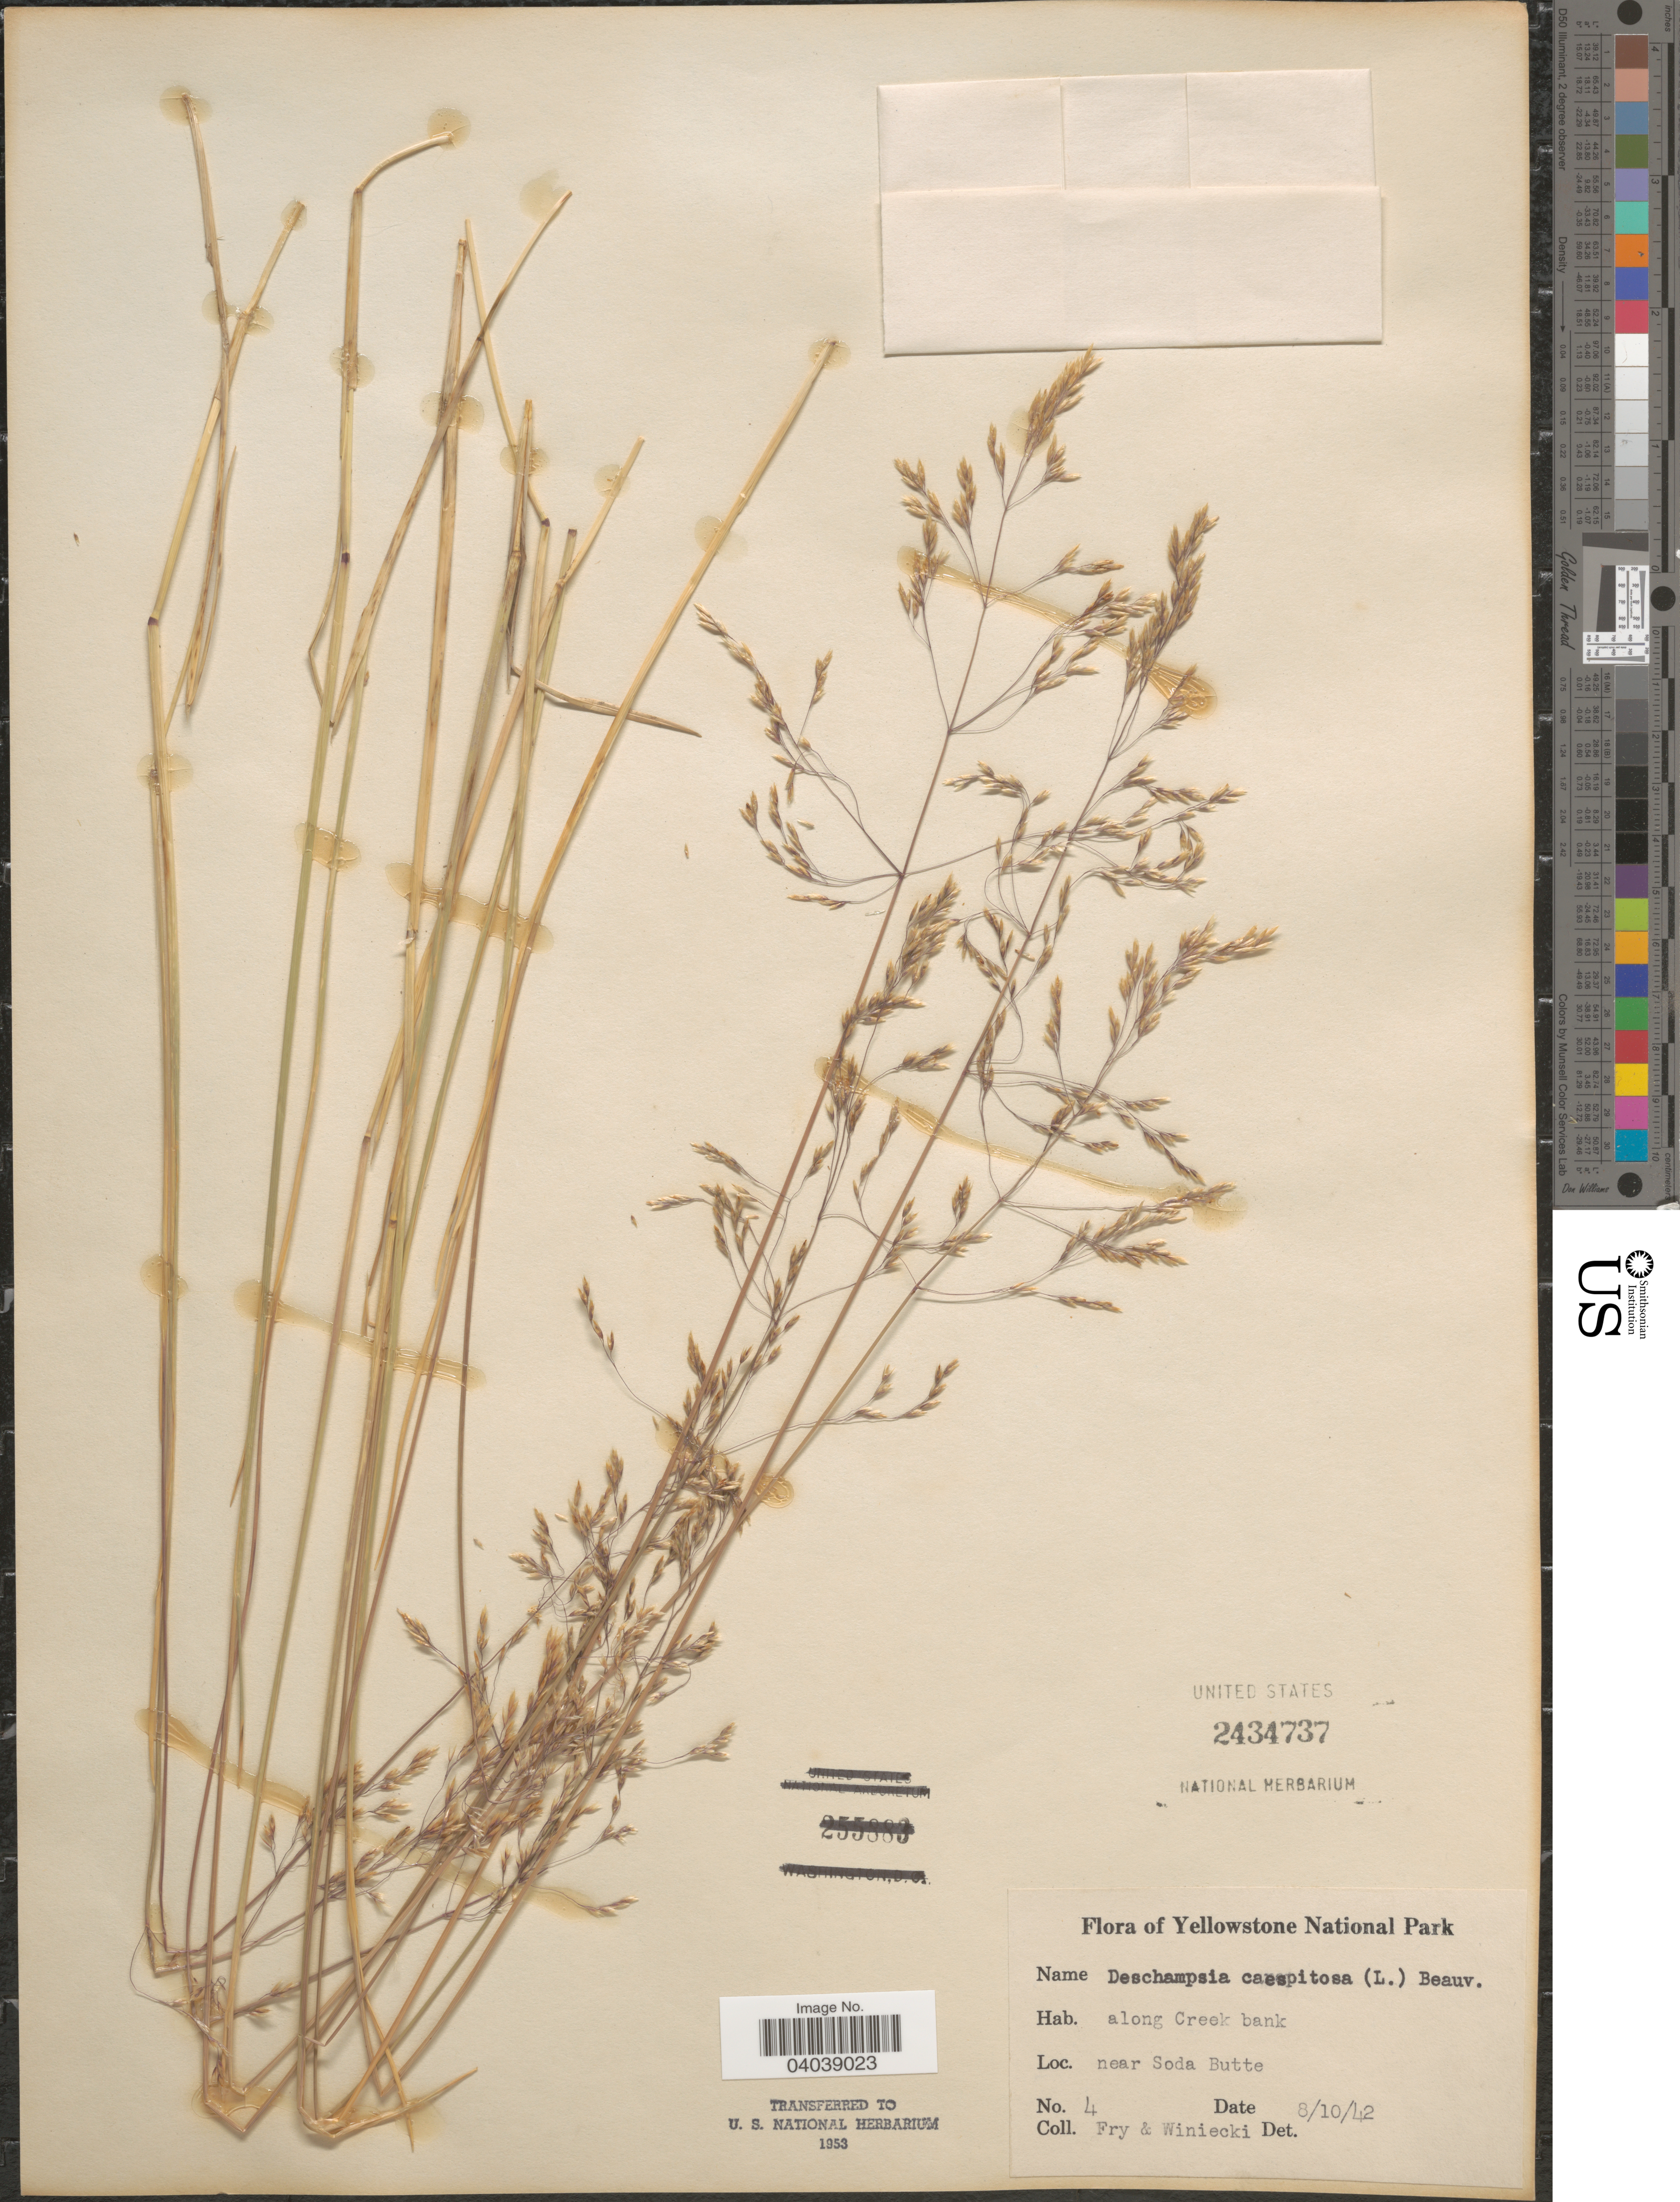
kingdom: Plantae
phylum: Tracheophyta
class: Liliopsida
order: Poales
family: Poaceae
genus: Deschampsia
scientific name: Deschampsia cespitosa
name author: (L.) P. Beauv.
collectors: -. Fry & Winiecki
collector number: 4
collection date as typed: Transcribed d/m/y: 10/8/42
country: United States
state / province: Wyoming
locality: Yellowstone National Park. Along Creek bank near Soda Butte.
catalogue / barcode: US 2434737